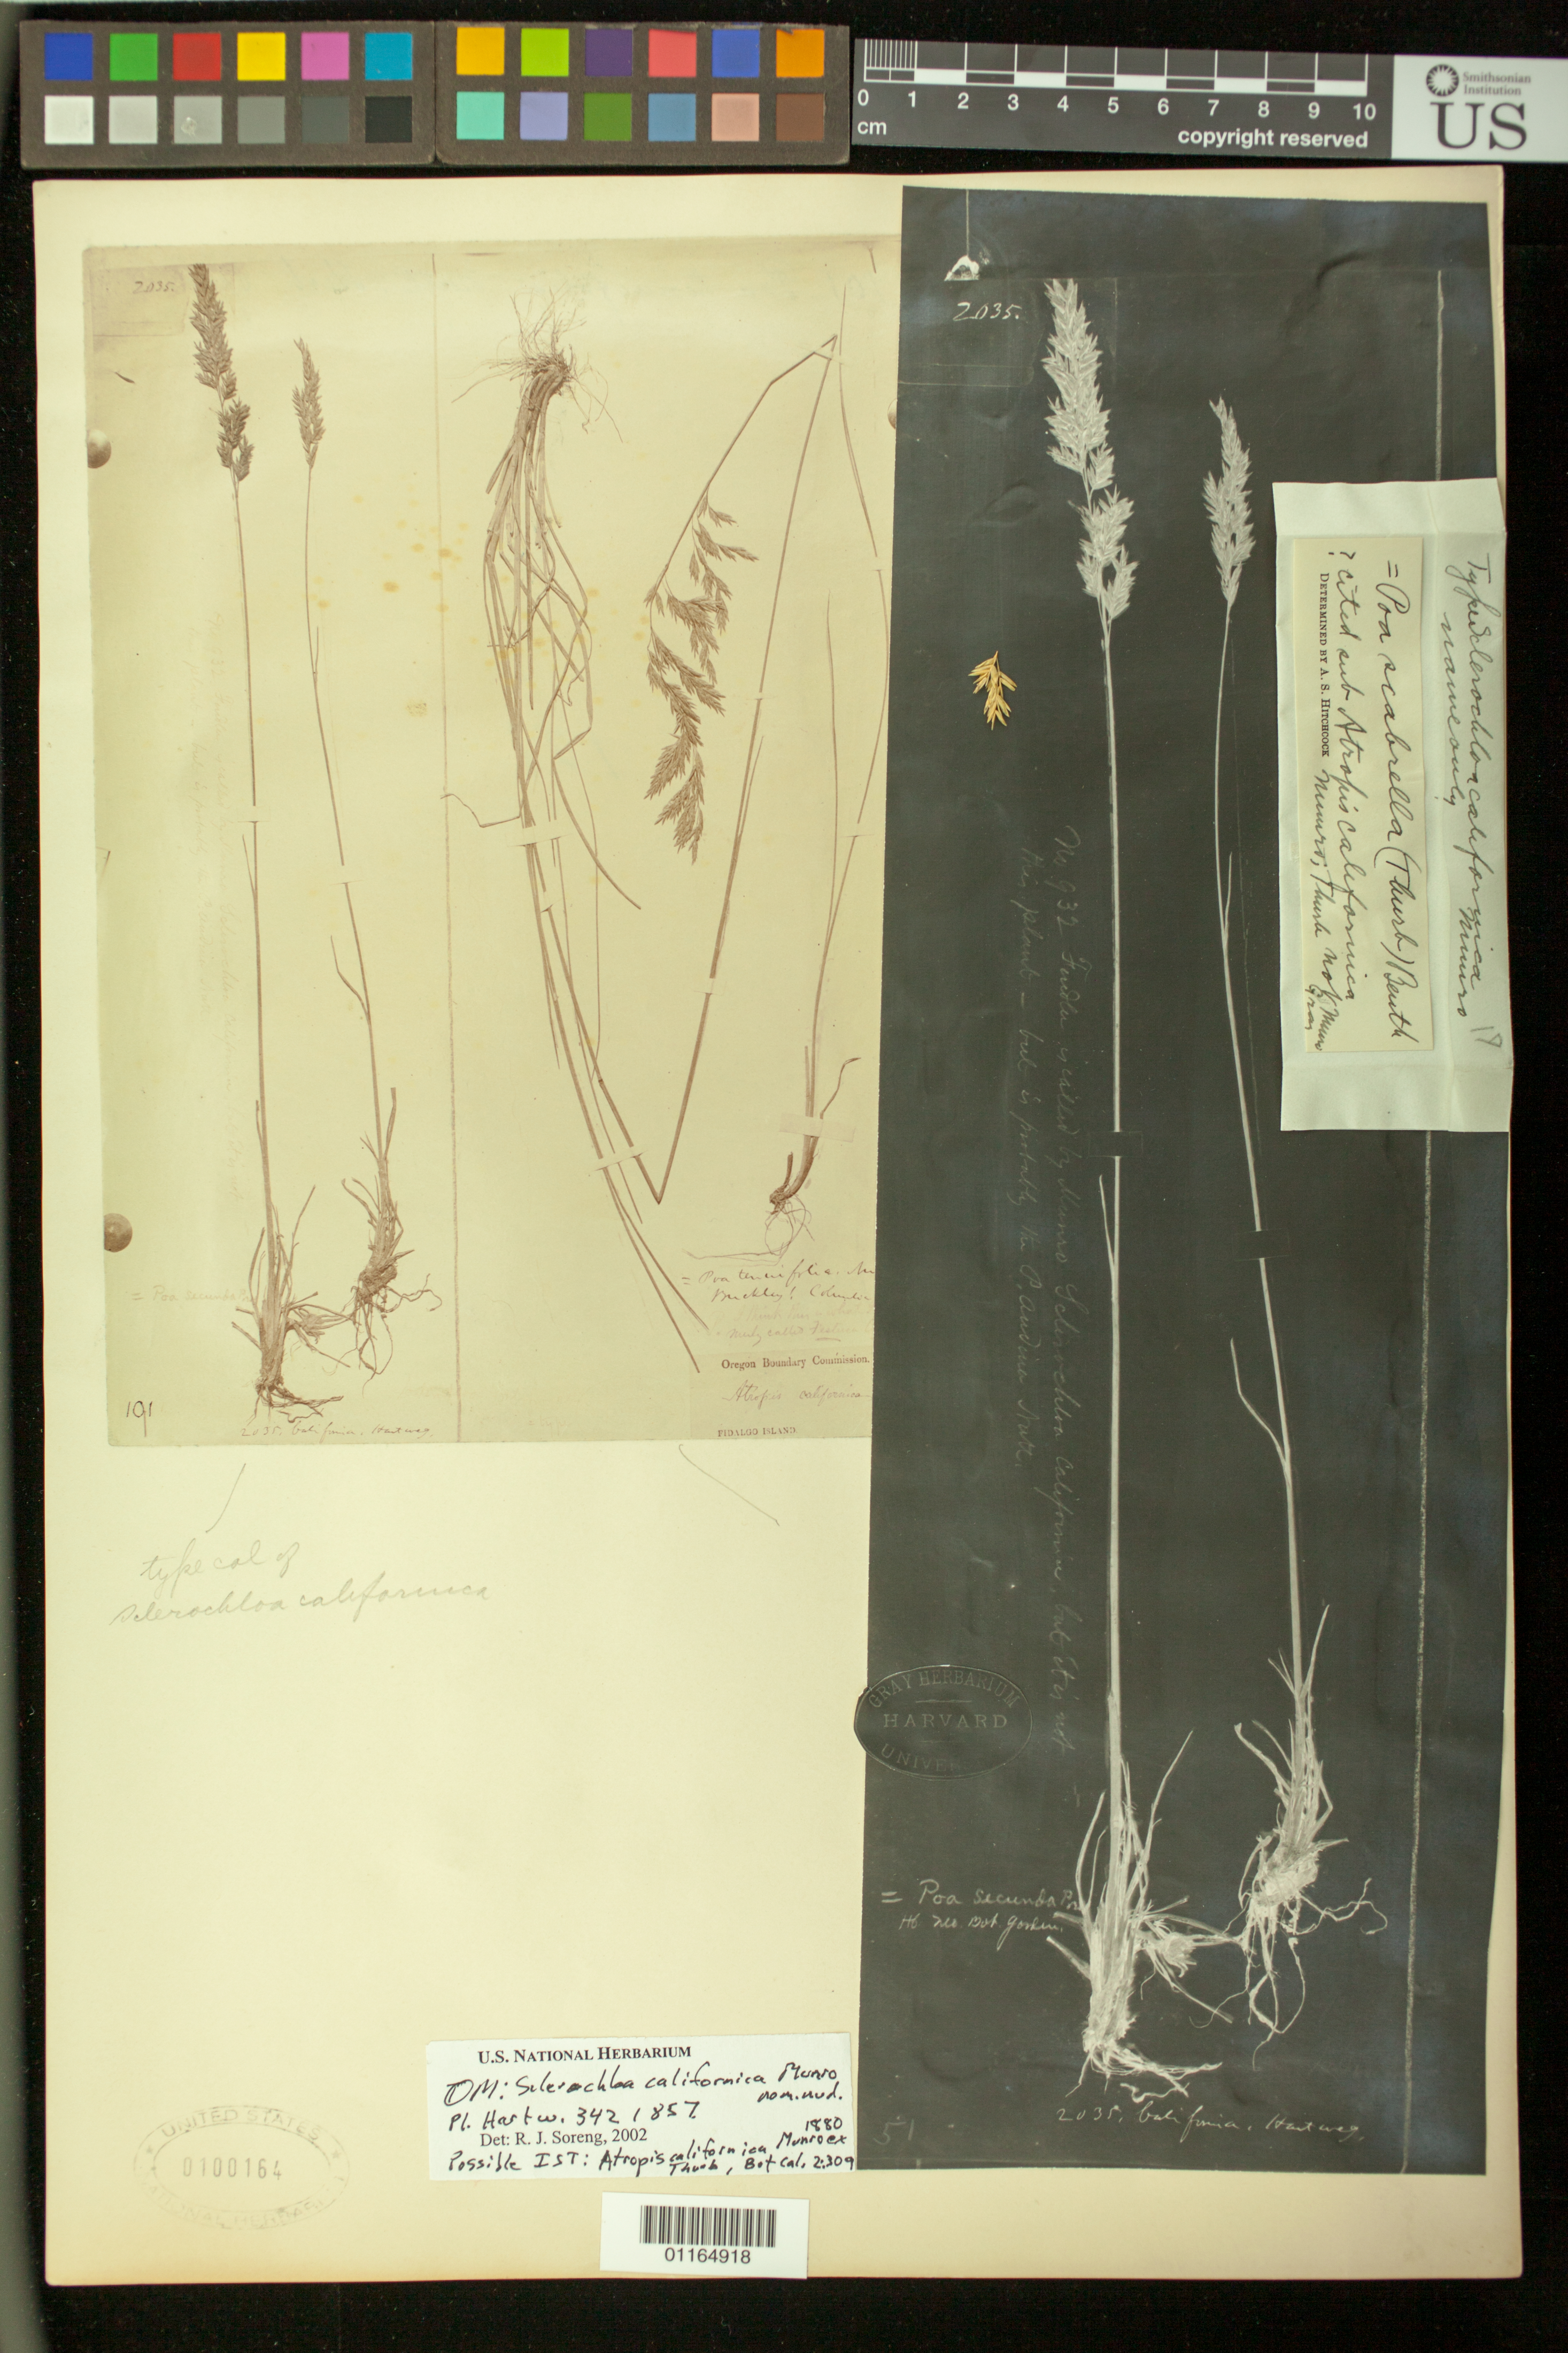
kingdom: Plantae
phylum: Tracheophyta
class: Liliopsida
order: Poales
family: Poaceae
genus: Atropis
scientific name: Atropis californica Munro ex Thurb., nom. illeg.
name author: Munro ex Thurb.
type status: Syntype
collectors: M. Hartweg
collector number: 2035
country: United States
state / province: California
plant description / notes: Photograph, photostat, and fragmentary material of type specimen ex herb. Gray (GH/HUH)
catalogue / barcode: US 100164